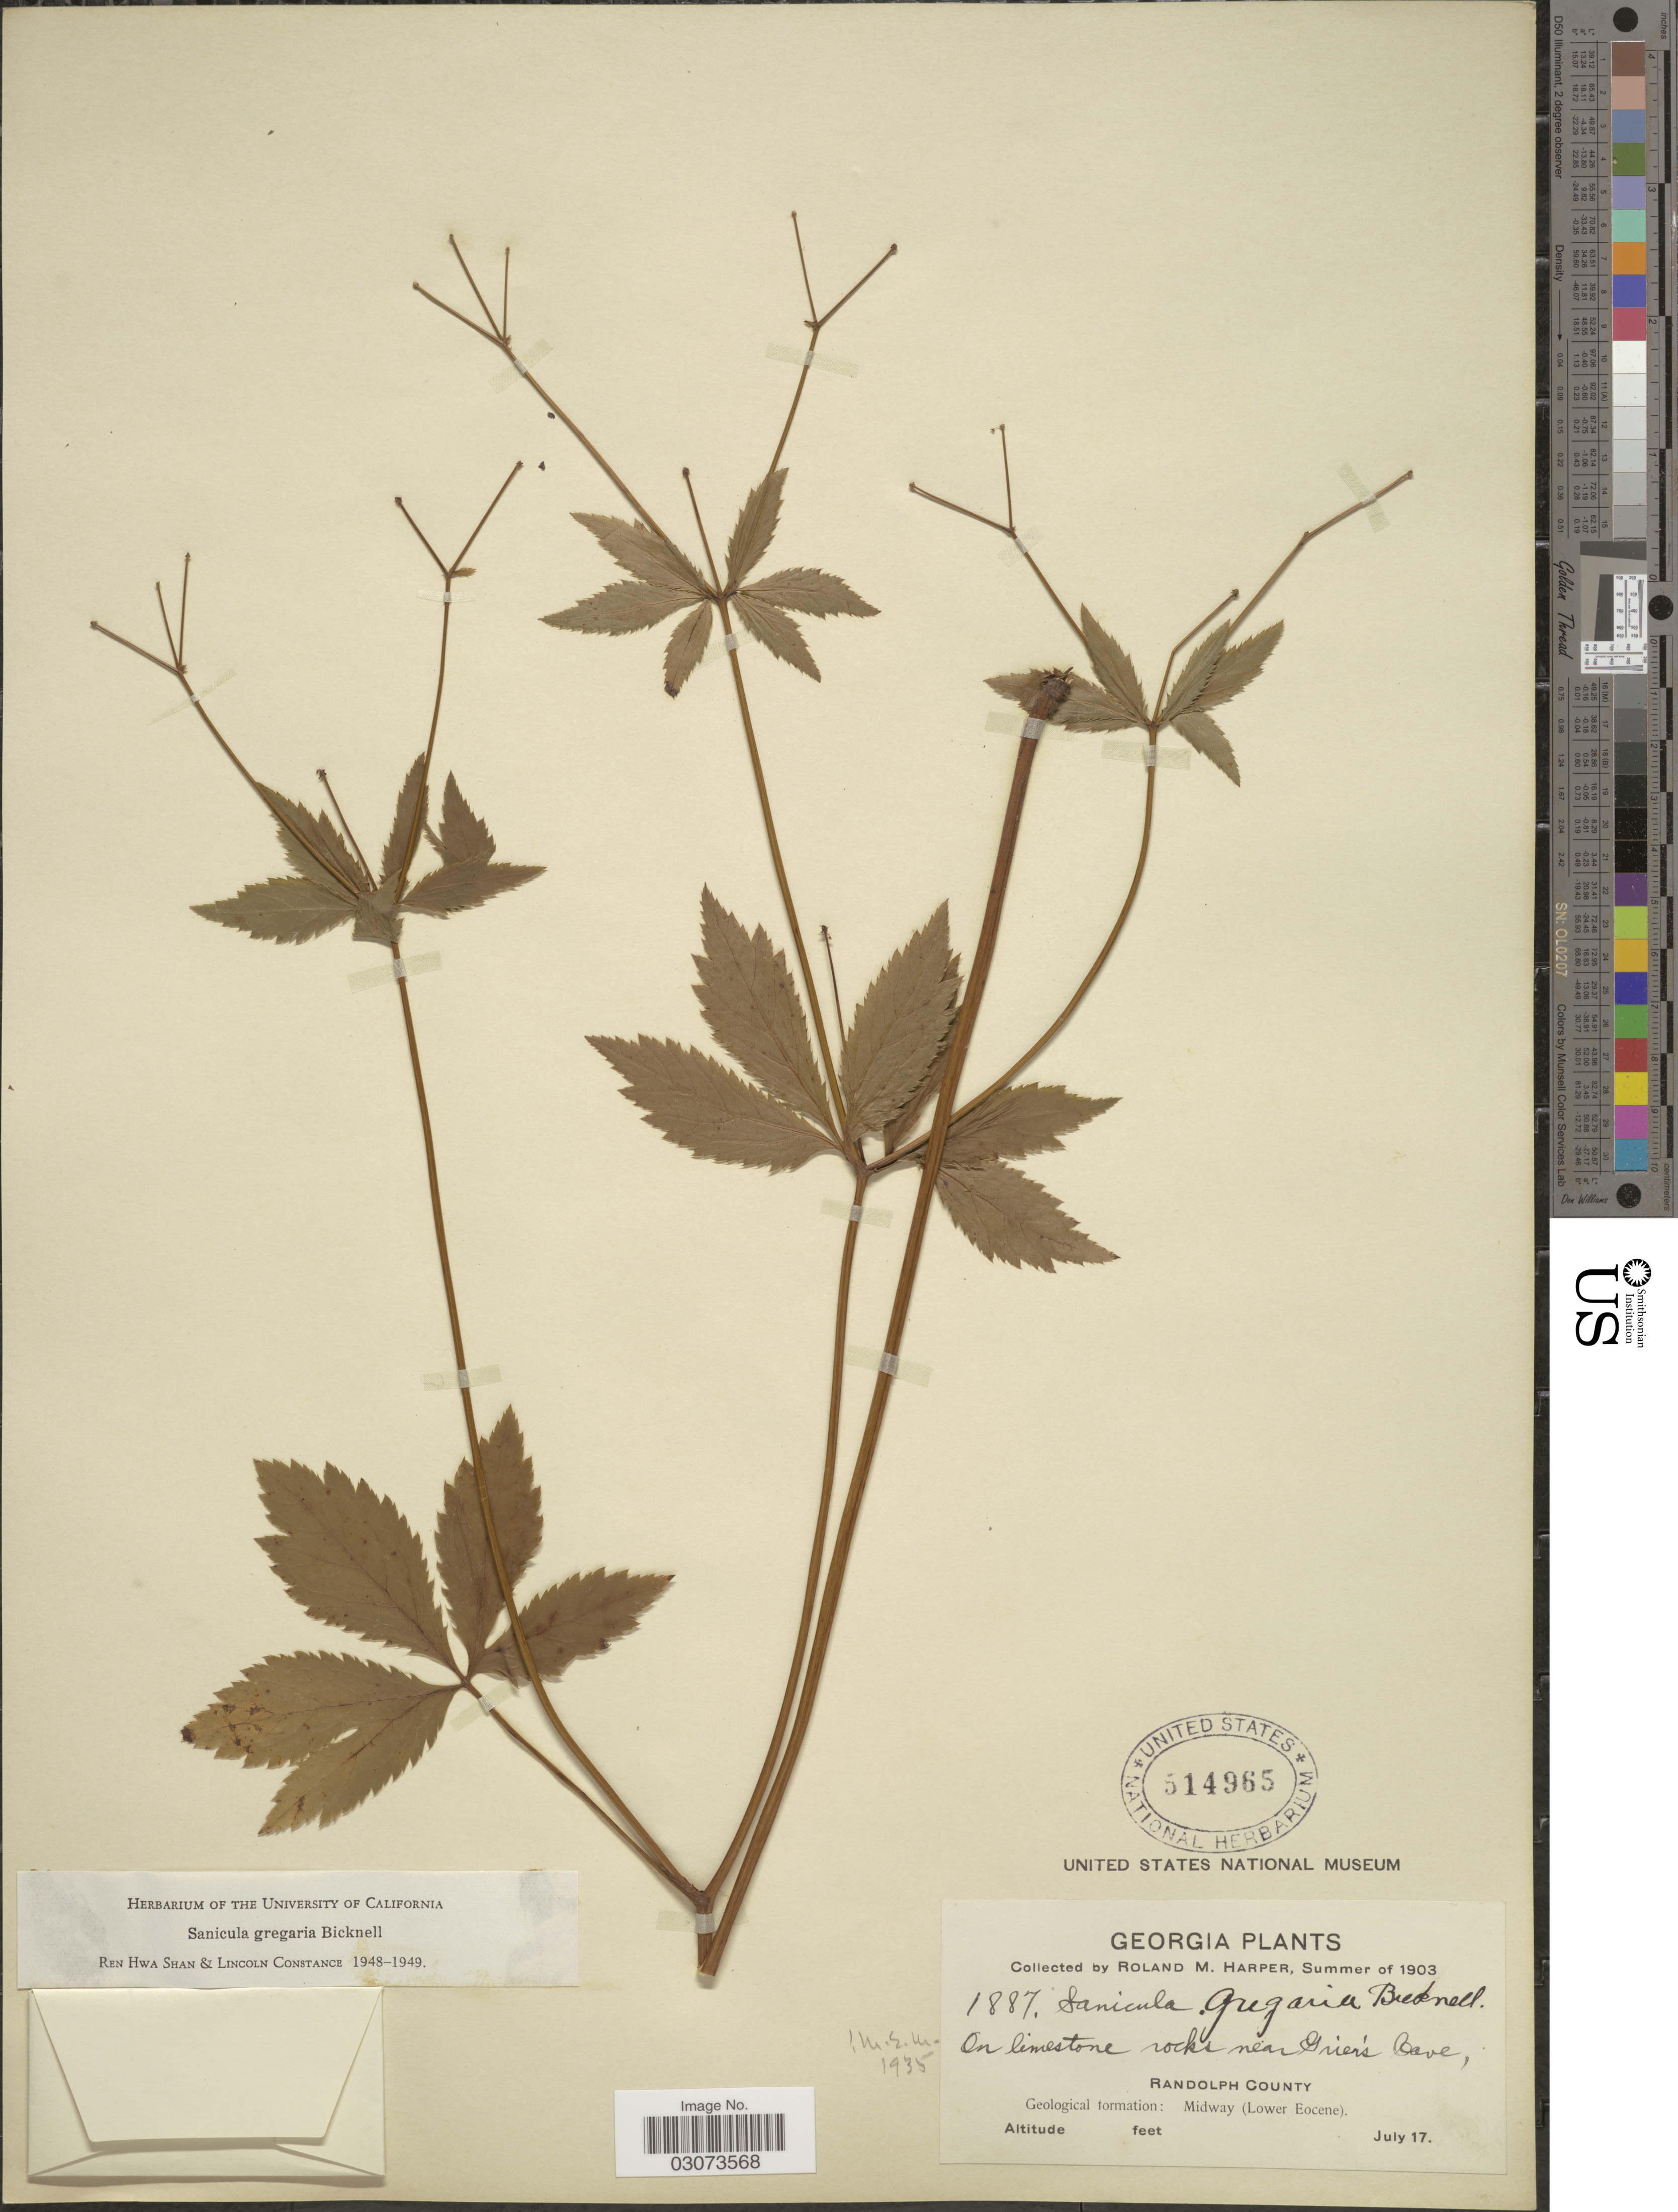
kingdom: Plantae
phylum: Tracheophyta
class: Magnoliopsida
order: Apiales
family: Apiaceae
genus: Sanicula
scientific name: Sanicula gregaria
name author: E.P. Bicknell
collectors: R. M. Harper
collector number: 1887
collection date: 1903-07-17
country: United States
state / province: Georgia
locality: Near Grier's Cave, Randolph County.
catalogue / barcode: US 514965